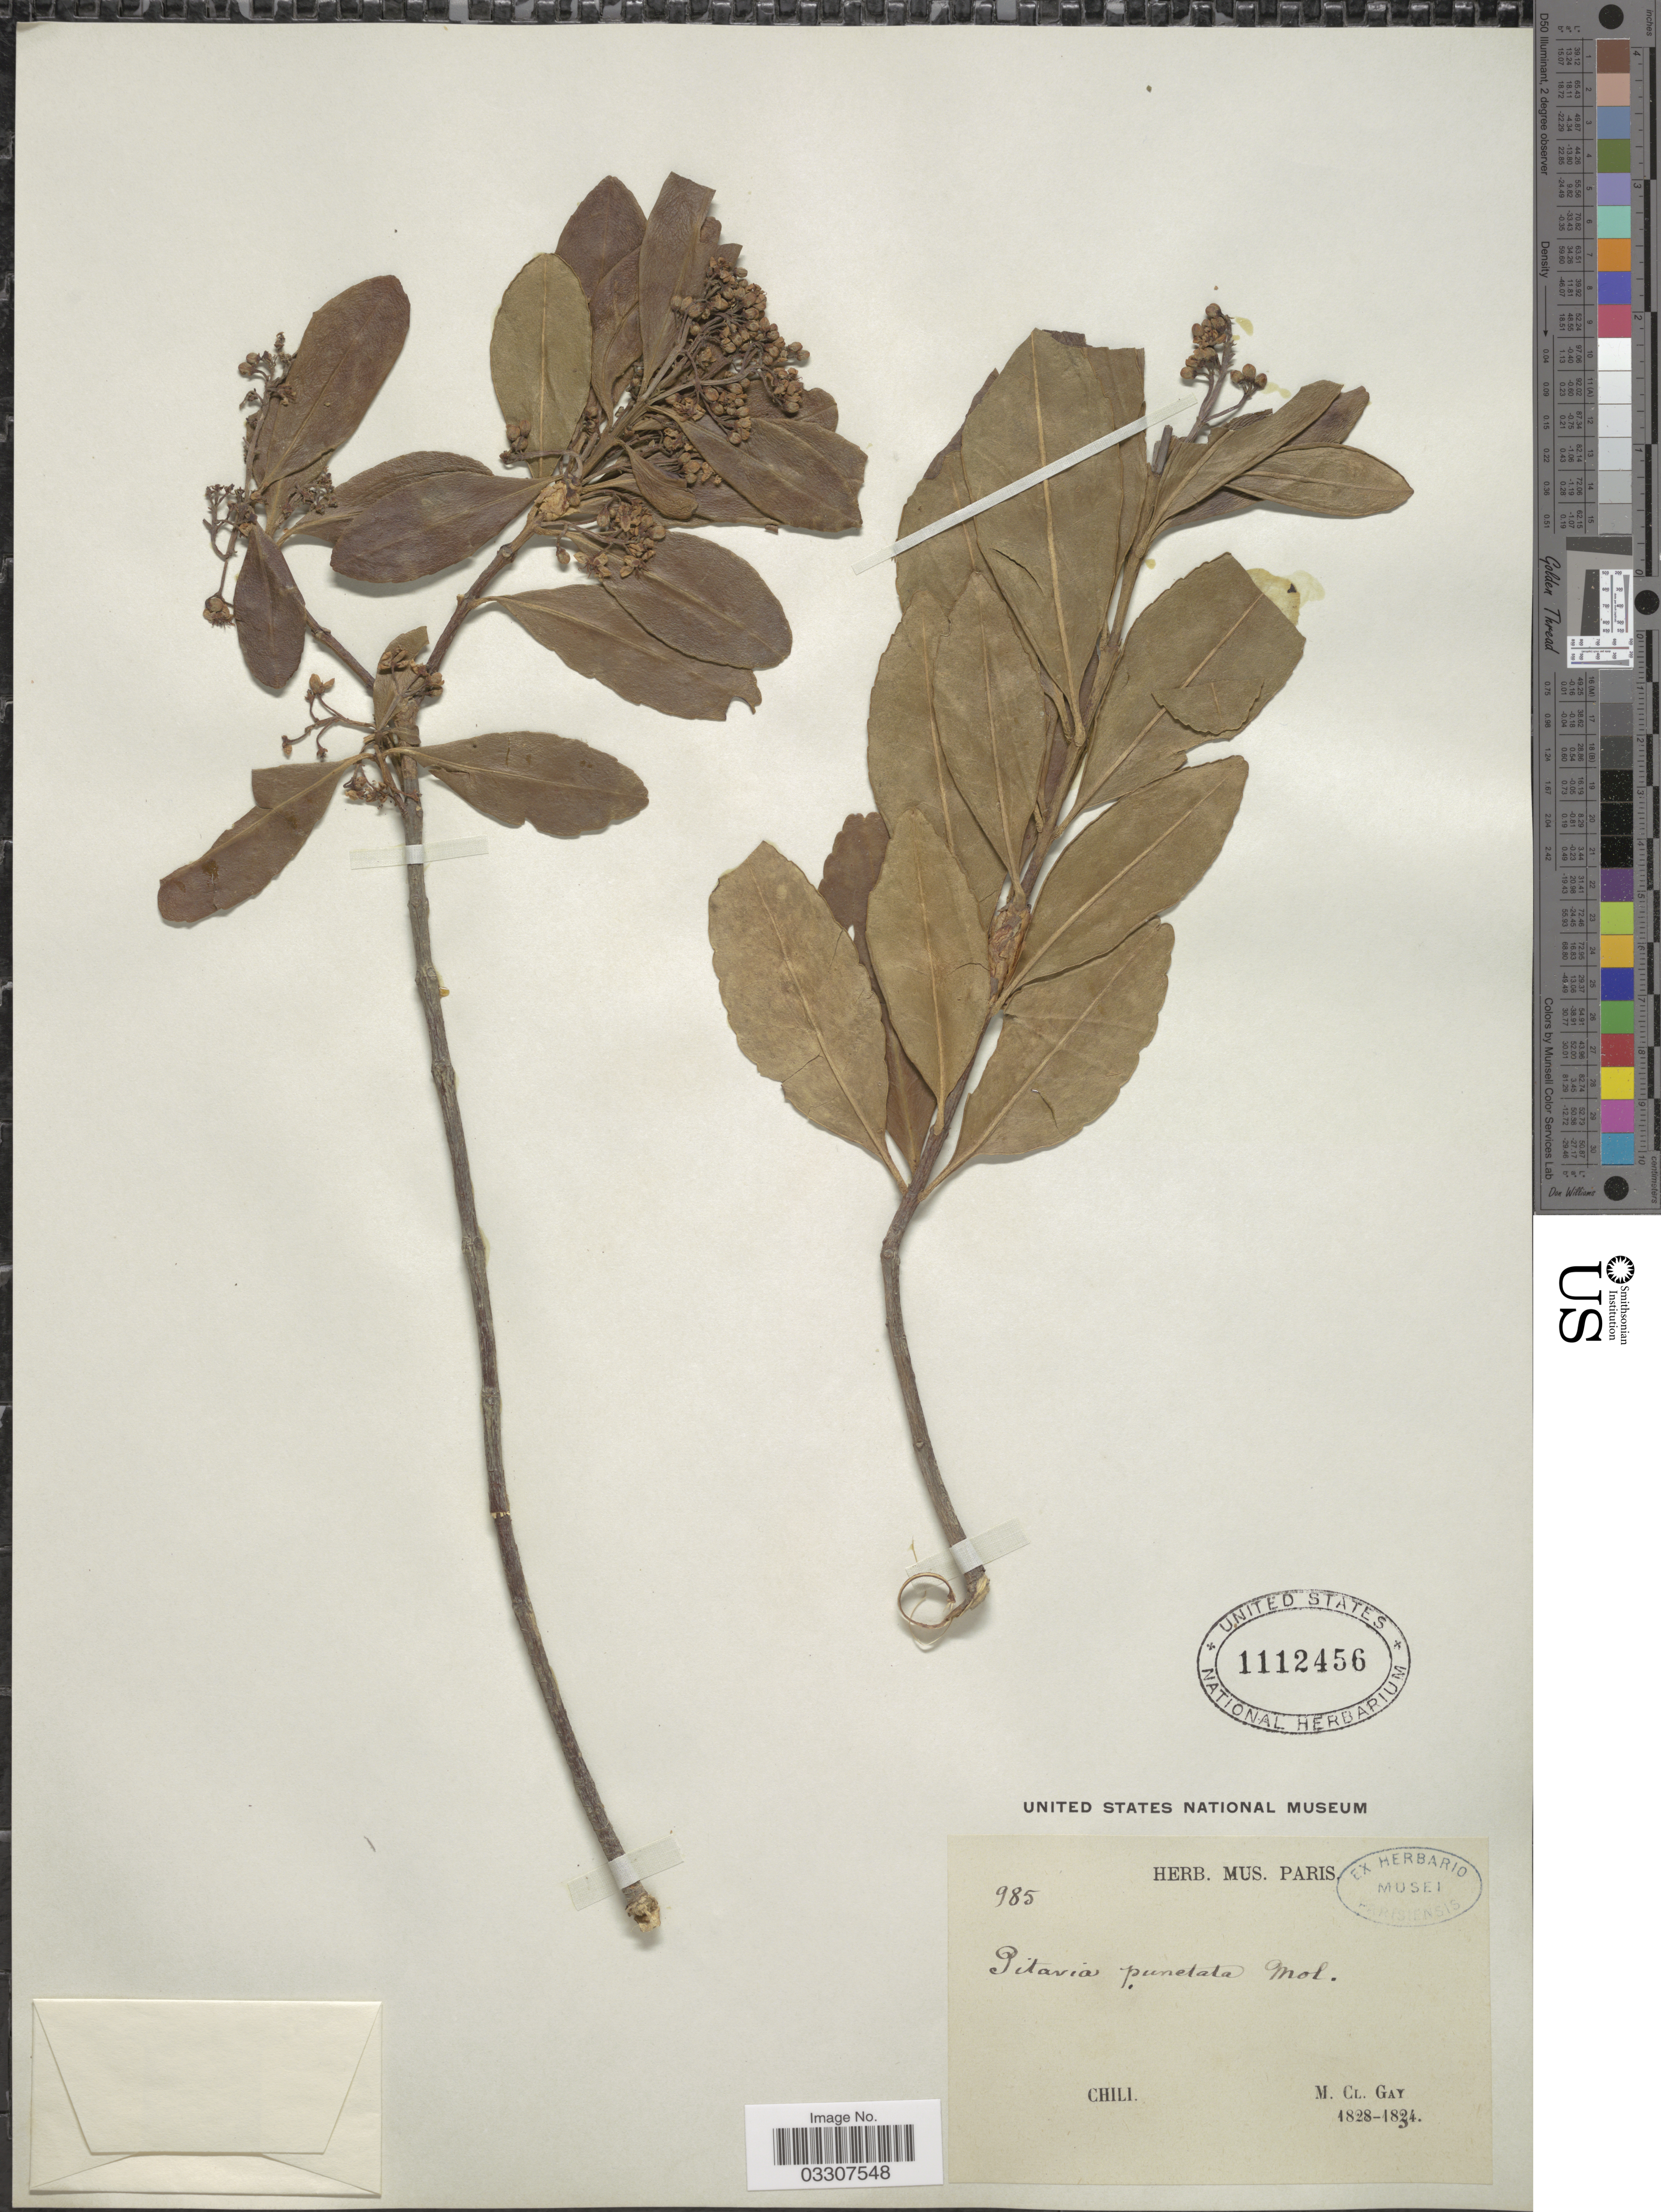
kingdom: Plantae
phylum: Tracheophyta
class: Magnoliopsida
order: Sapindales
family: Rutaceae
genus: Pitavia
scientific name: Pitavia punctata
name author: (Ruiz & Pav.) Molina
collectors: M. Gay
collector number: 985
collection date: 1828/1834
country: Chile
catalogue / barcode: US 1112456